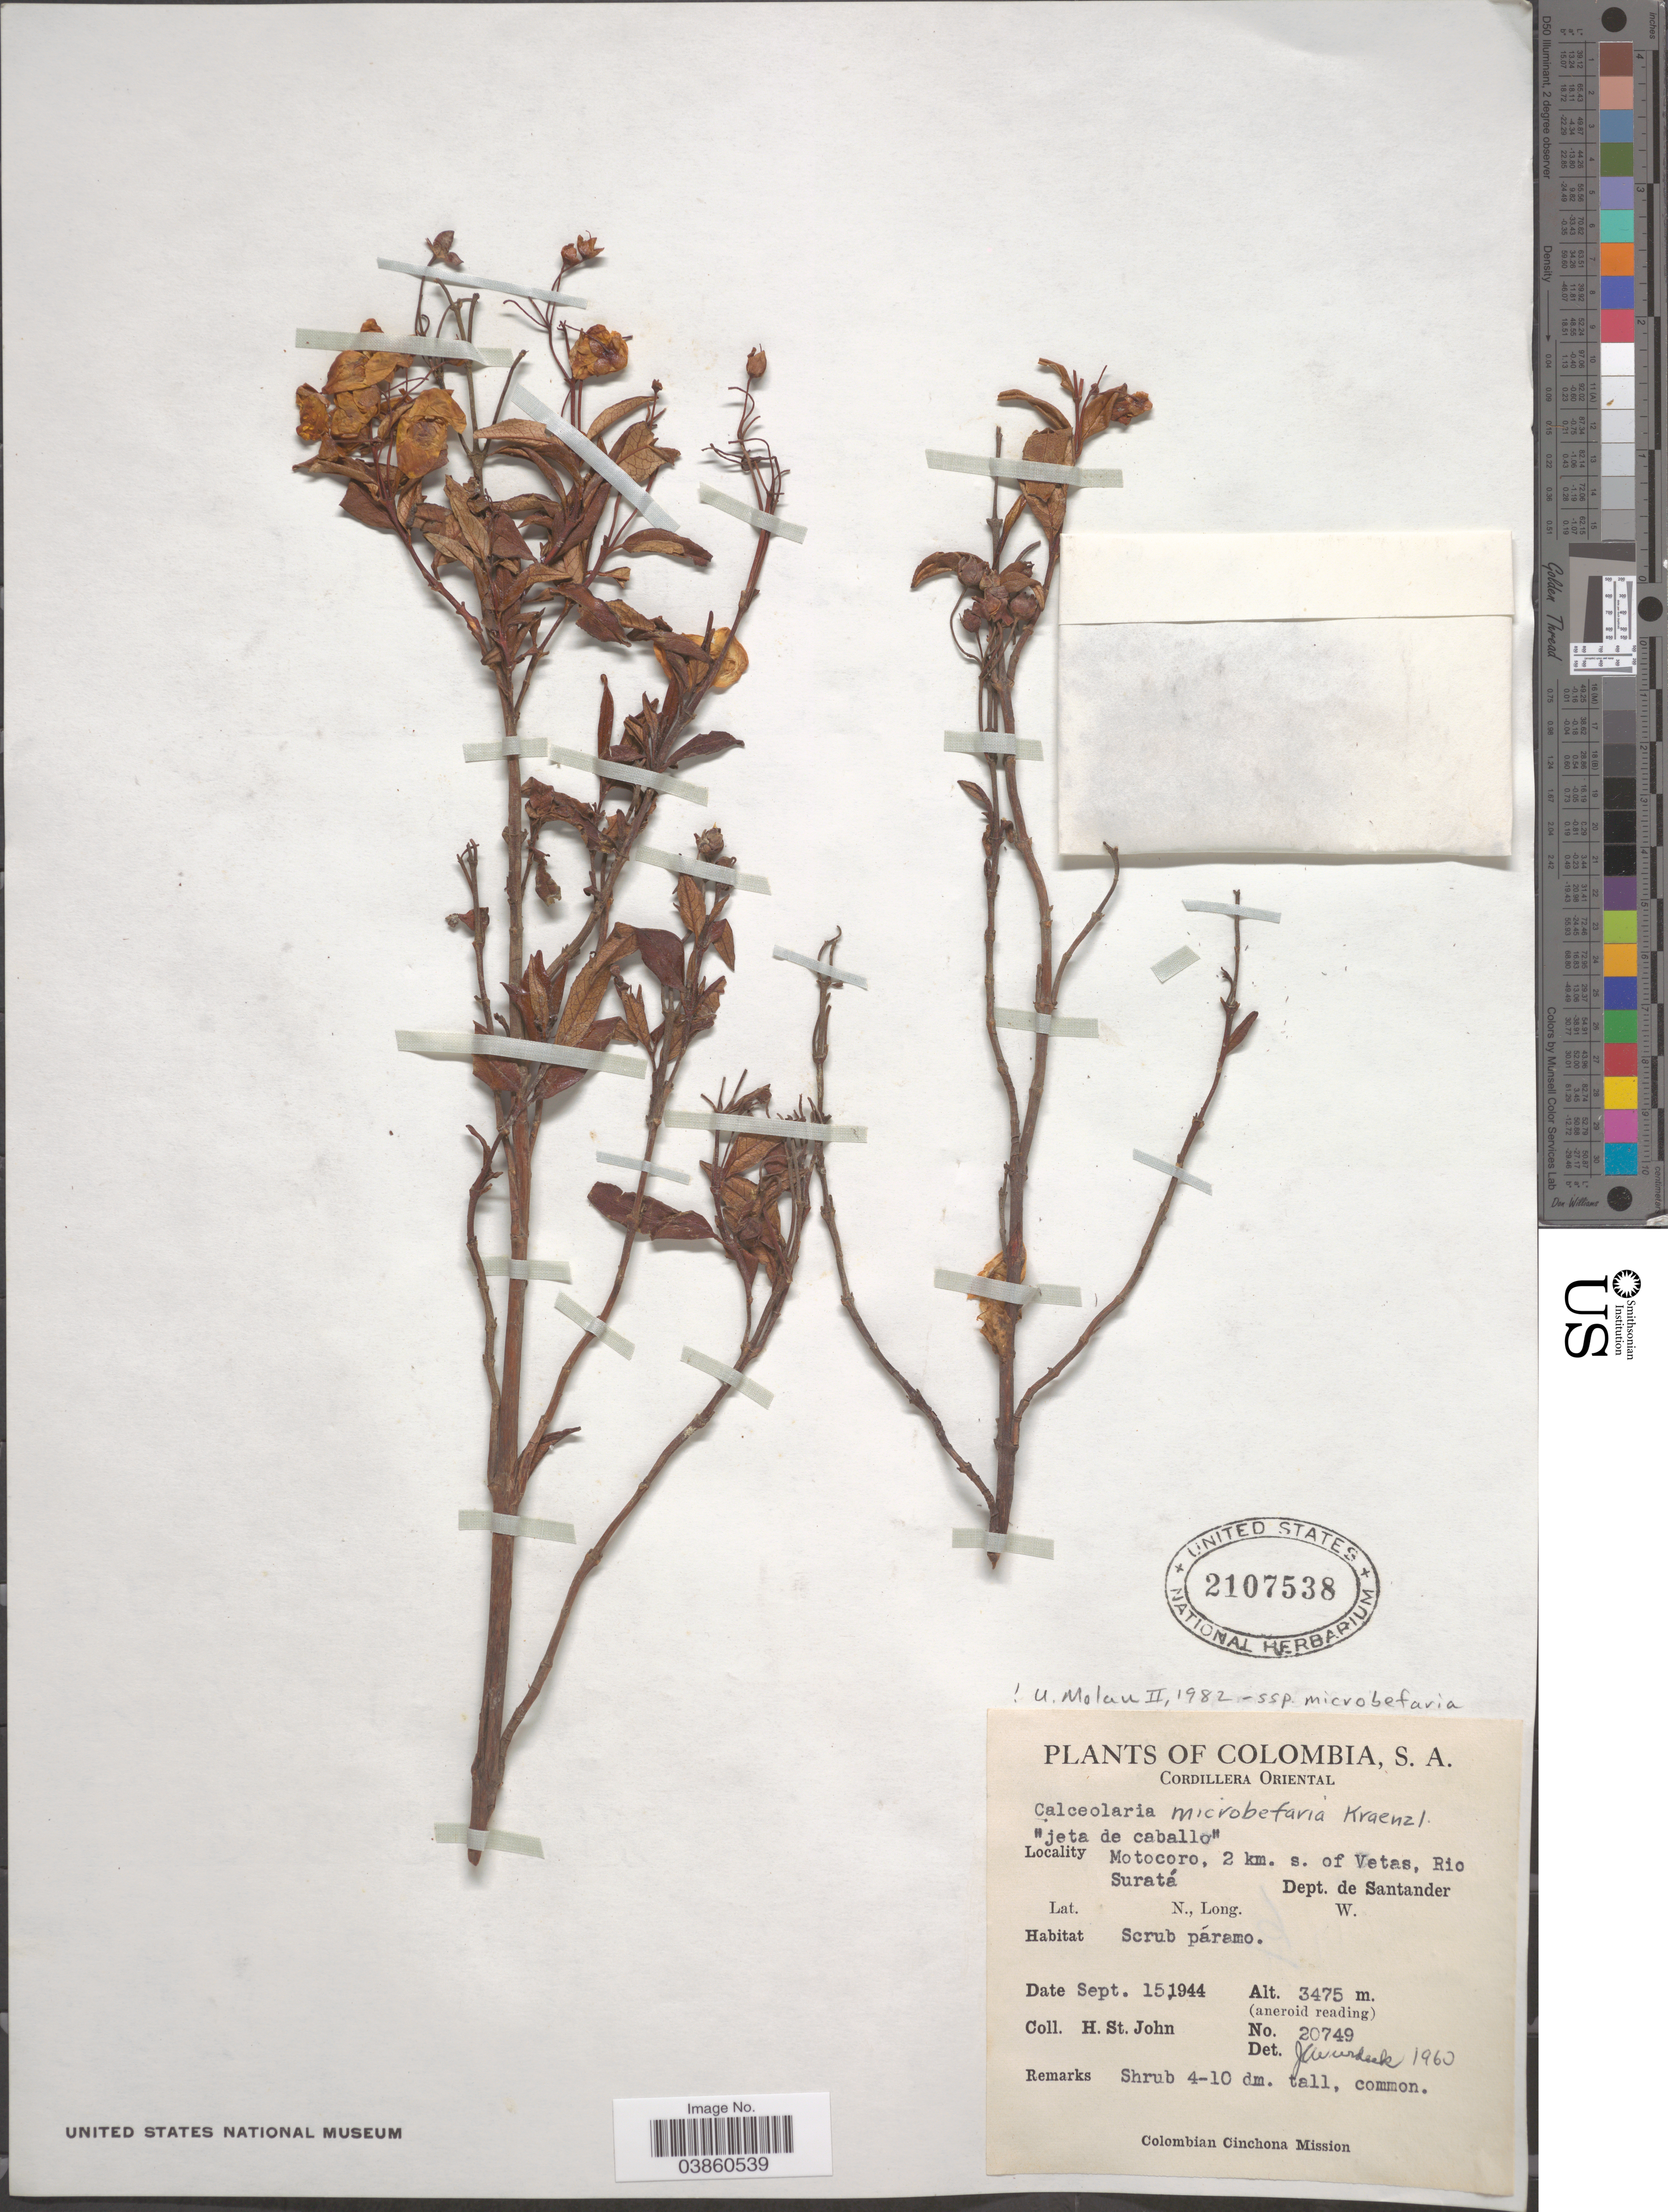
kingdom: Plantae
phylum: Tracheophyta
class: Magnoliopsida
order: Lamiales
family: Calceolariaceae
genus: Calceolaria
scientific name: Calceolaria microbefaria subsp. microbefaria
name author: Kränzl.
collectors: H. St. John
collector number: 20749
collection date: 1944-09-15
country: Colombia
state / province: Santander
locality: Cordillera Oriental. Motocoro, 2 km. s. of Vetas, Rio Suratá. Dept. de Santander.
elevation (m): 3475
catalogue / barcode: US 2107538